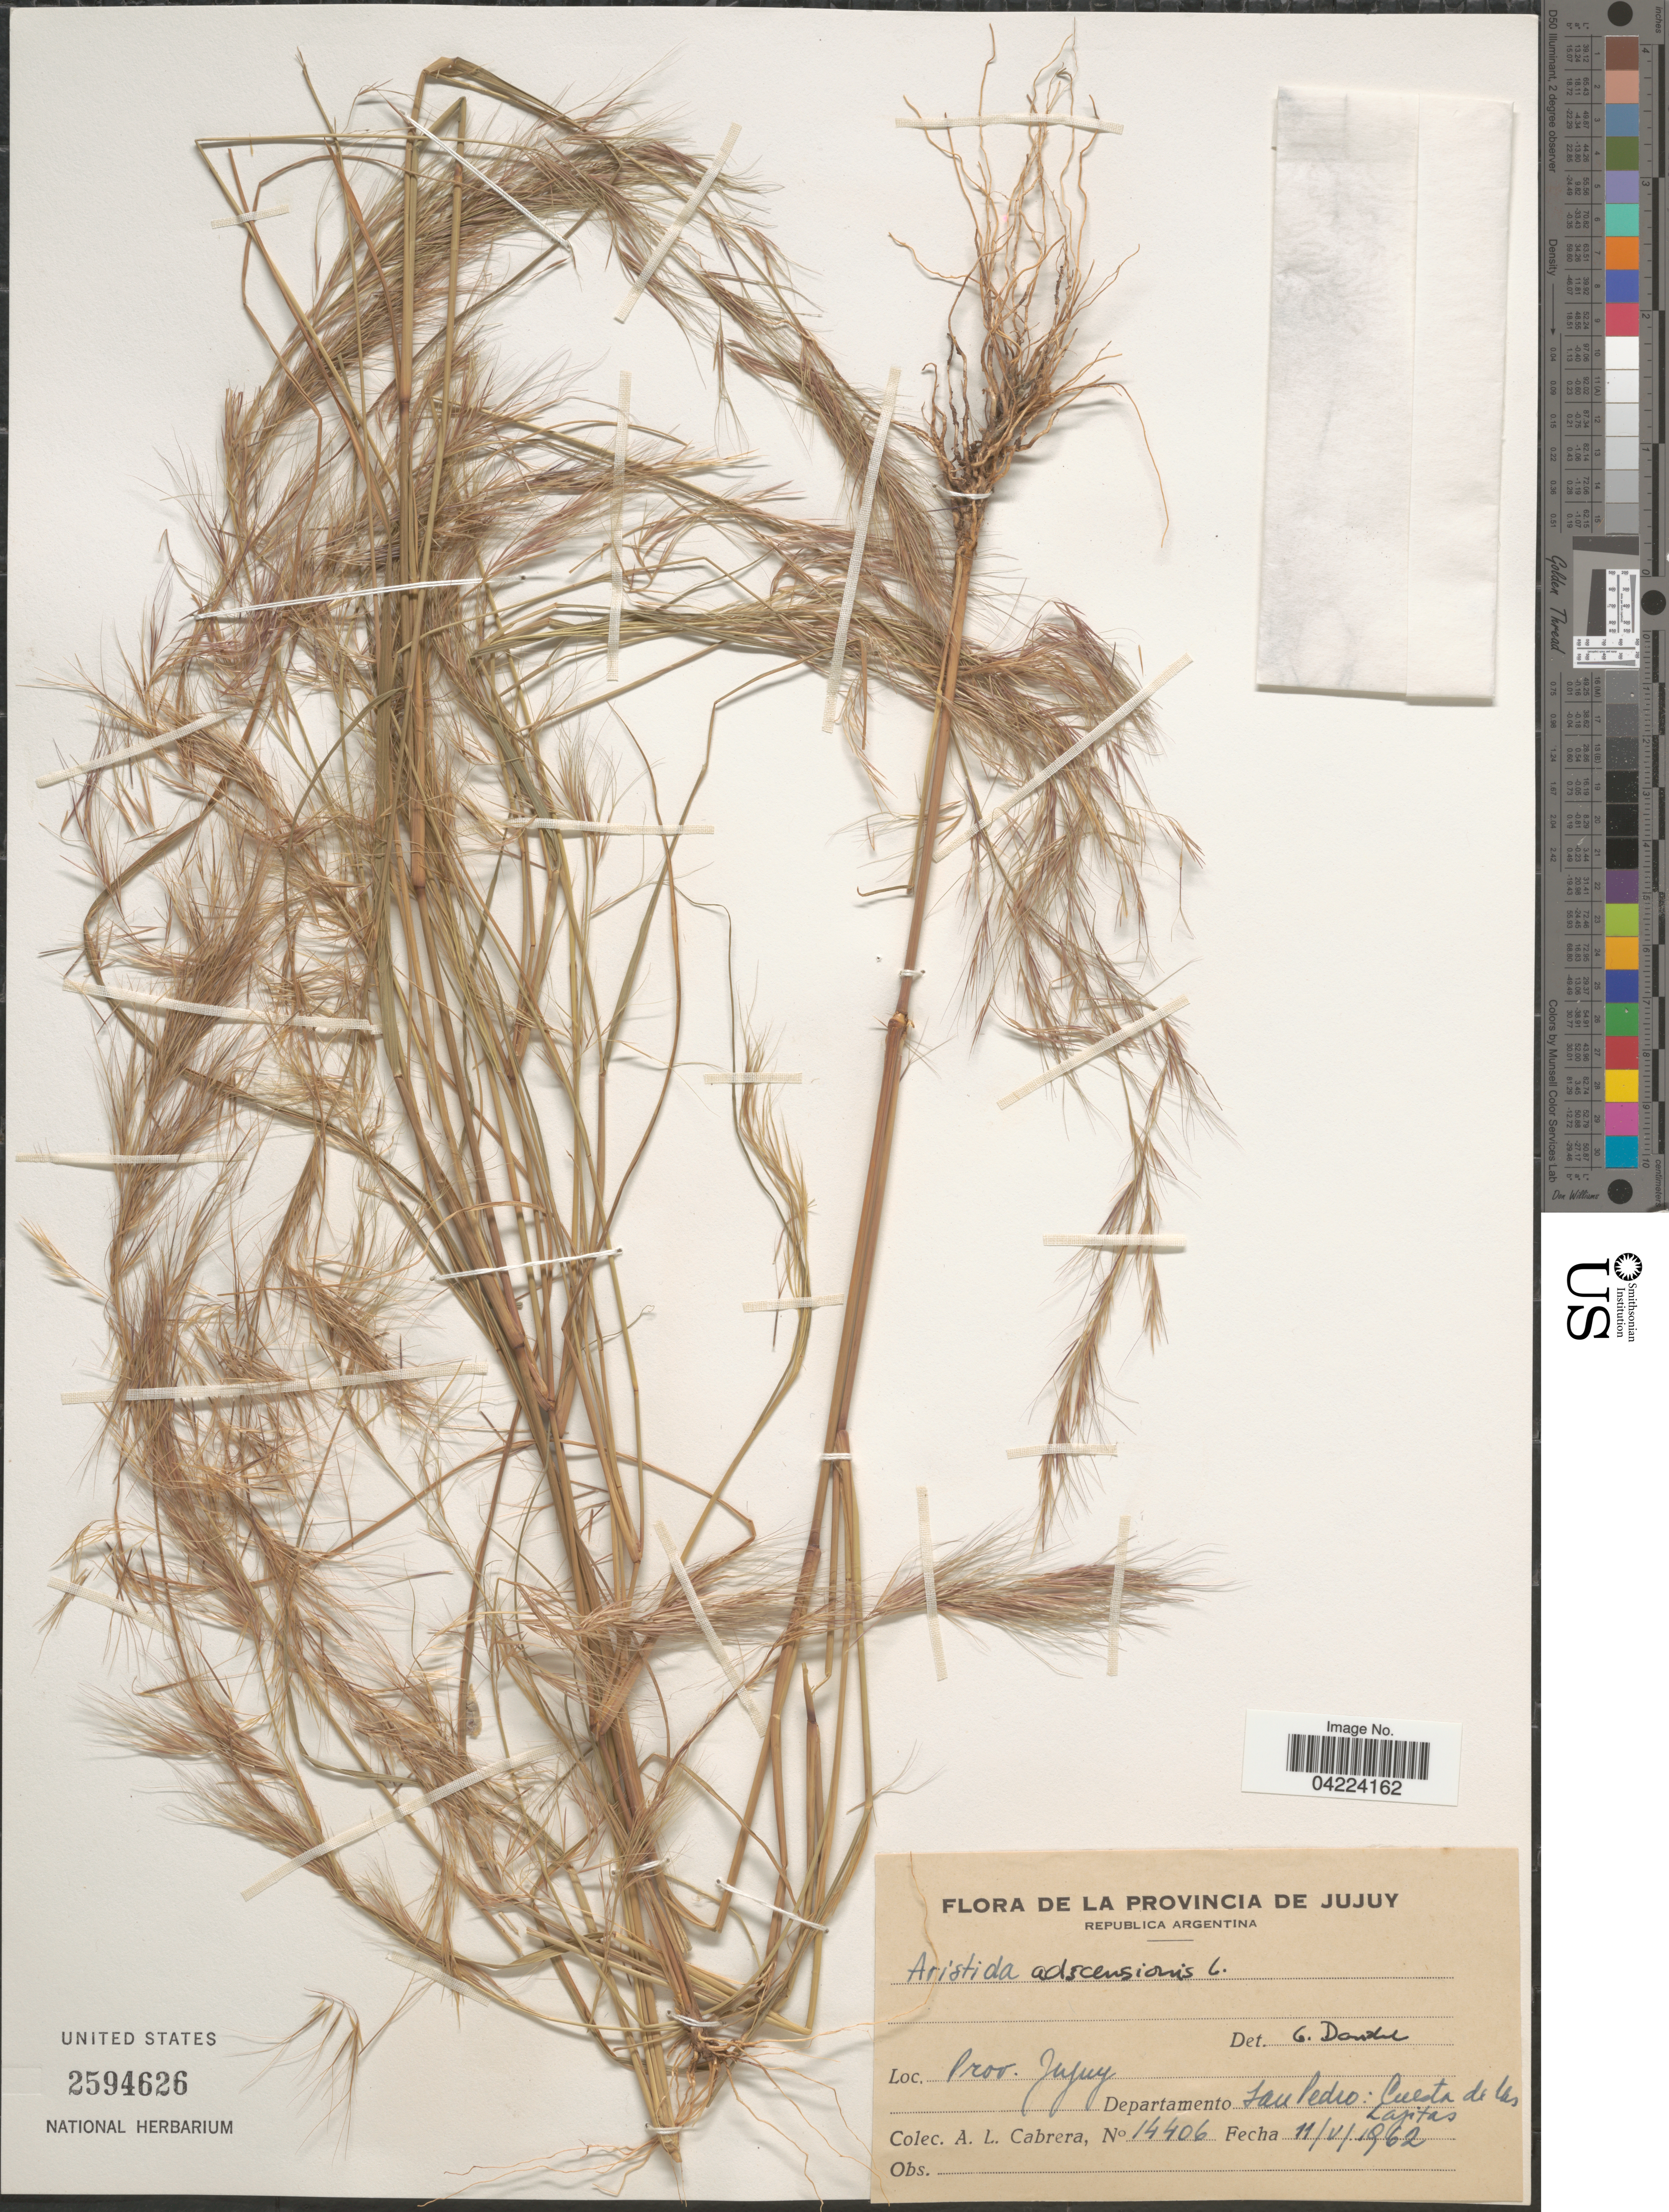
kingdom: Plantae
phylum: Tracheophyta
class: Liliopsida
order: Poales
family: Poaceae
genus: Aristida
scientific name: Aristida adscensionis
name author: L.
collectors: A. L. Cabrera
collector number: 14406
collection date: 1962-05-11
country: Argentina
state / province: Jujuy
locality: Departamento San Pedro: Cuesta de las Lajitas.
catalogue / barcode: US 2594626